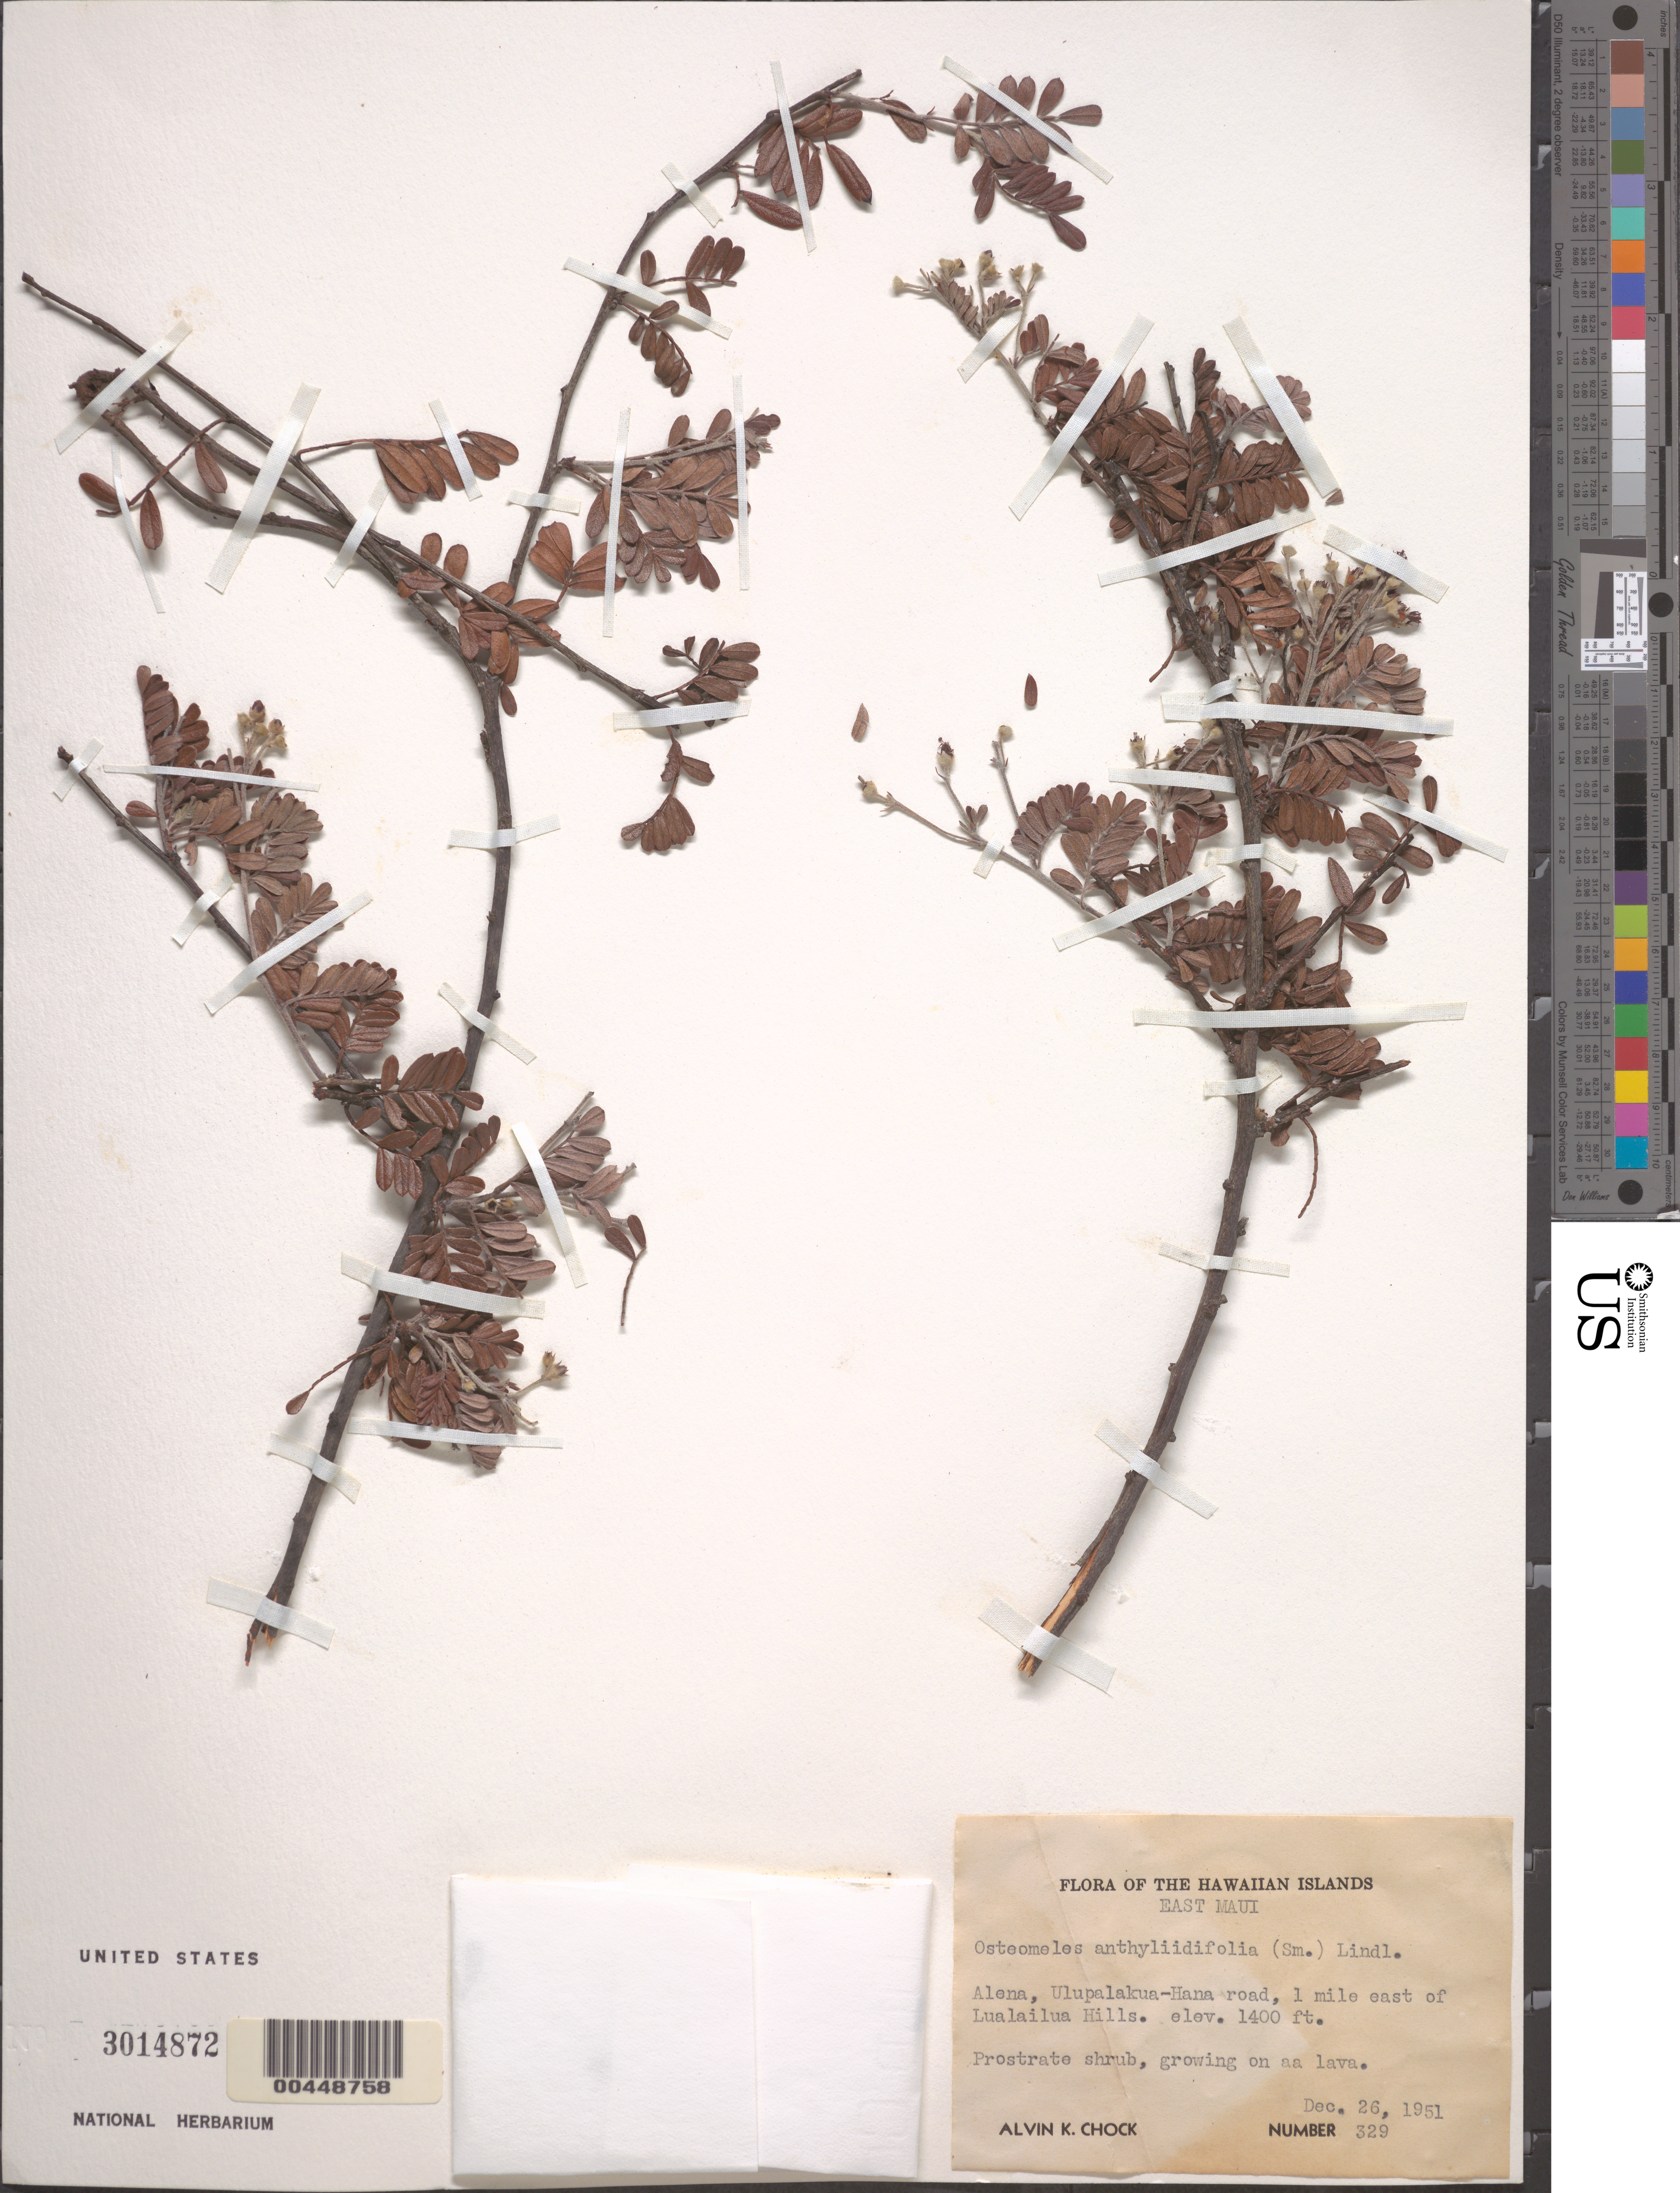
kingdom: Plantae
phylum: Tracheophyta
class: Magnoliopsida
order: Rosales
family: Rosaceae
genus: Osteomeles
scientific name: Osteomeles anthyllidifolia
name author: (Small) Lindl.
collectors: A. Chock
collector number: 329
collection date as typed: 26 Dec 1951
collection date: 1951-12-26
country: United States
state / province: Hawaii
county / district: Maui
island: Maui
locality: E Maui, Alena, Ulupalakua-Hana Rd, 1 mi E of Lualailua Hills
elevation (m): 427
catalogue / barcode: US 3014872